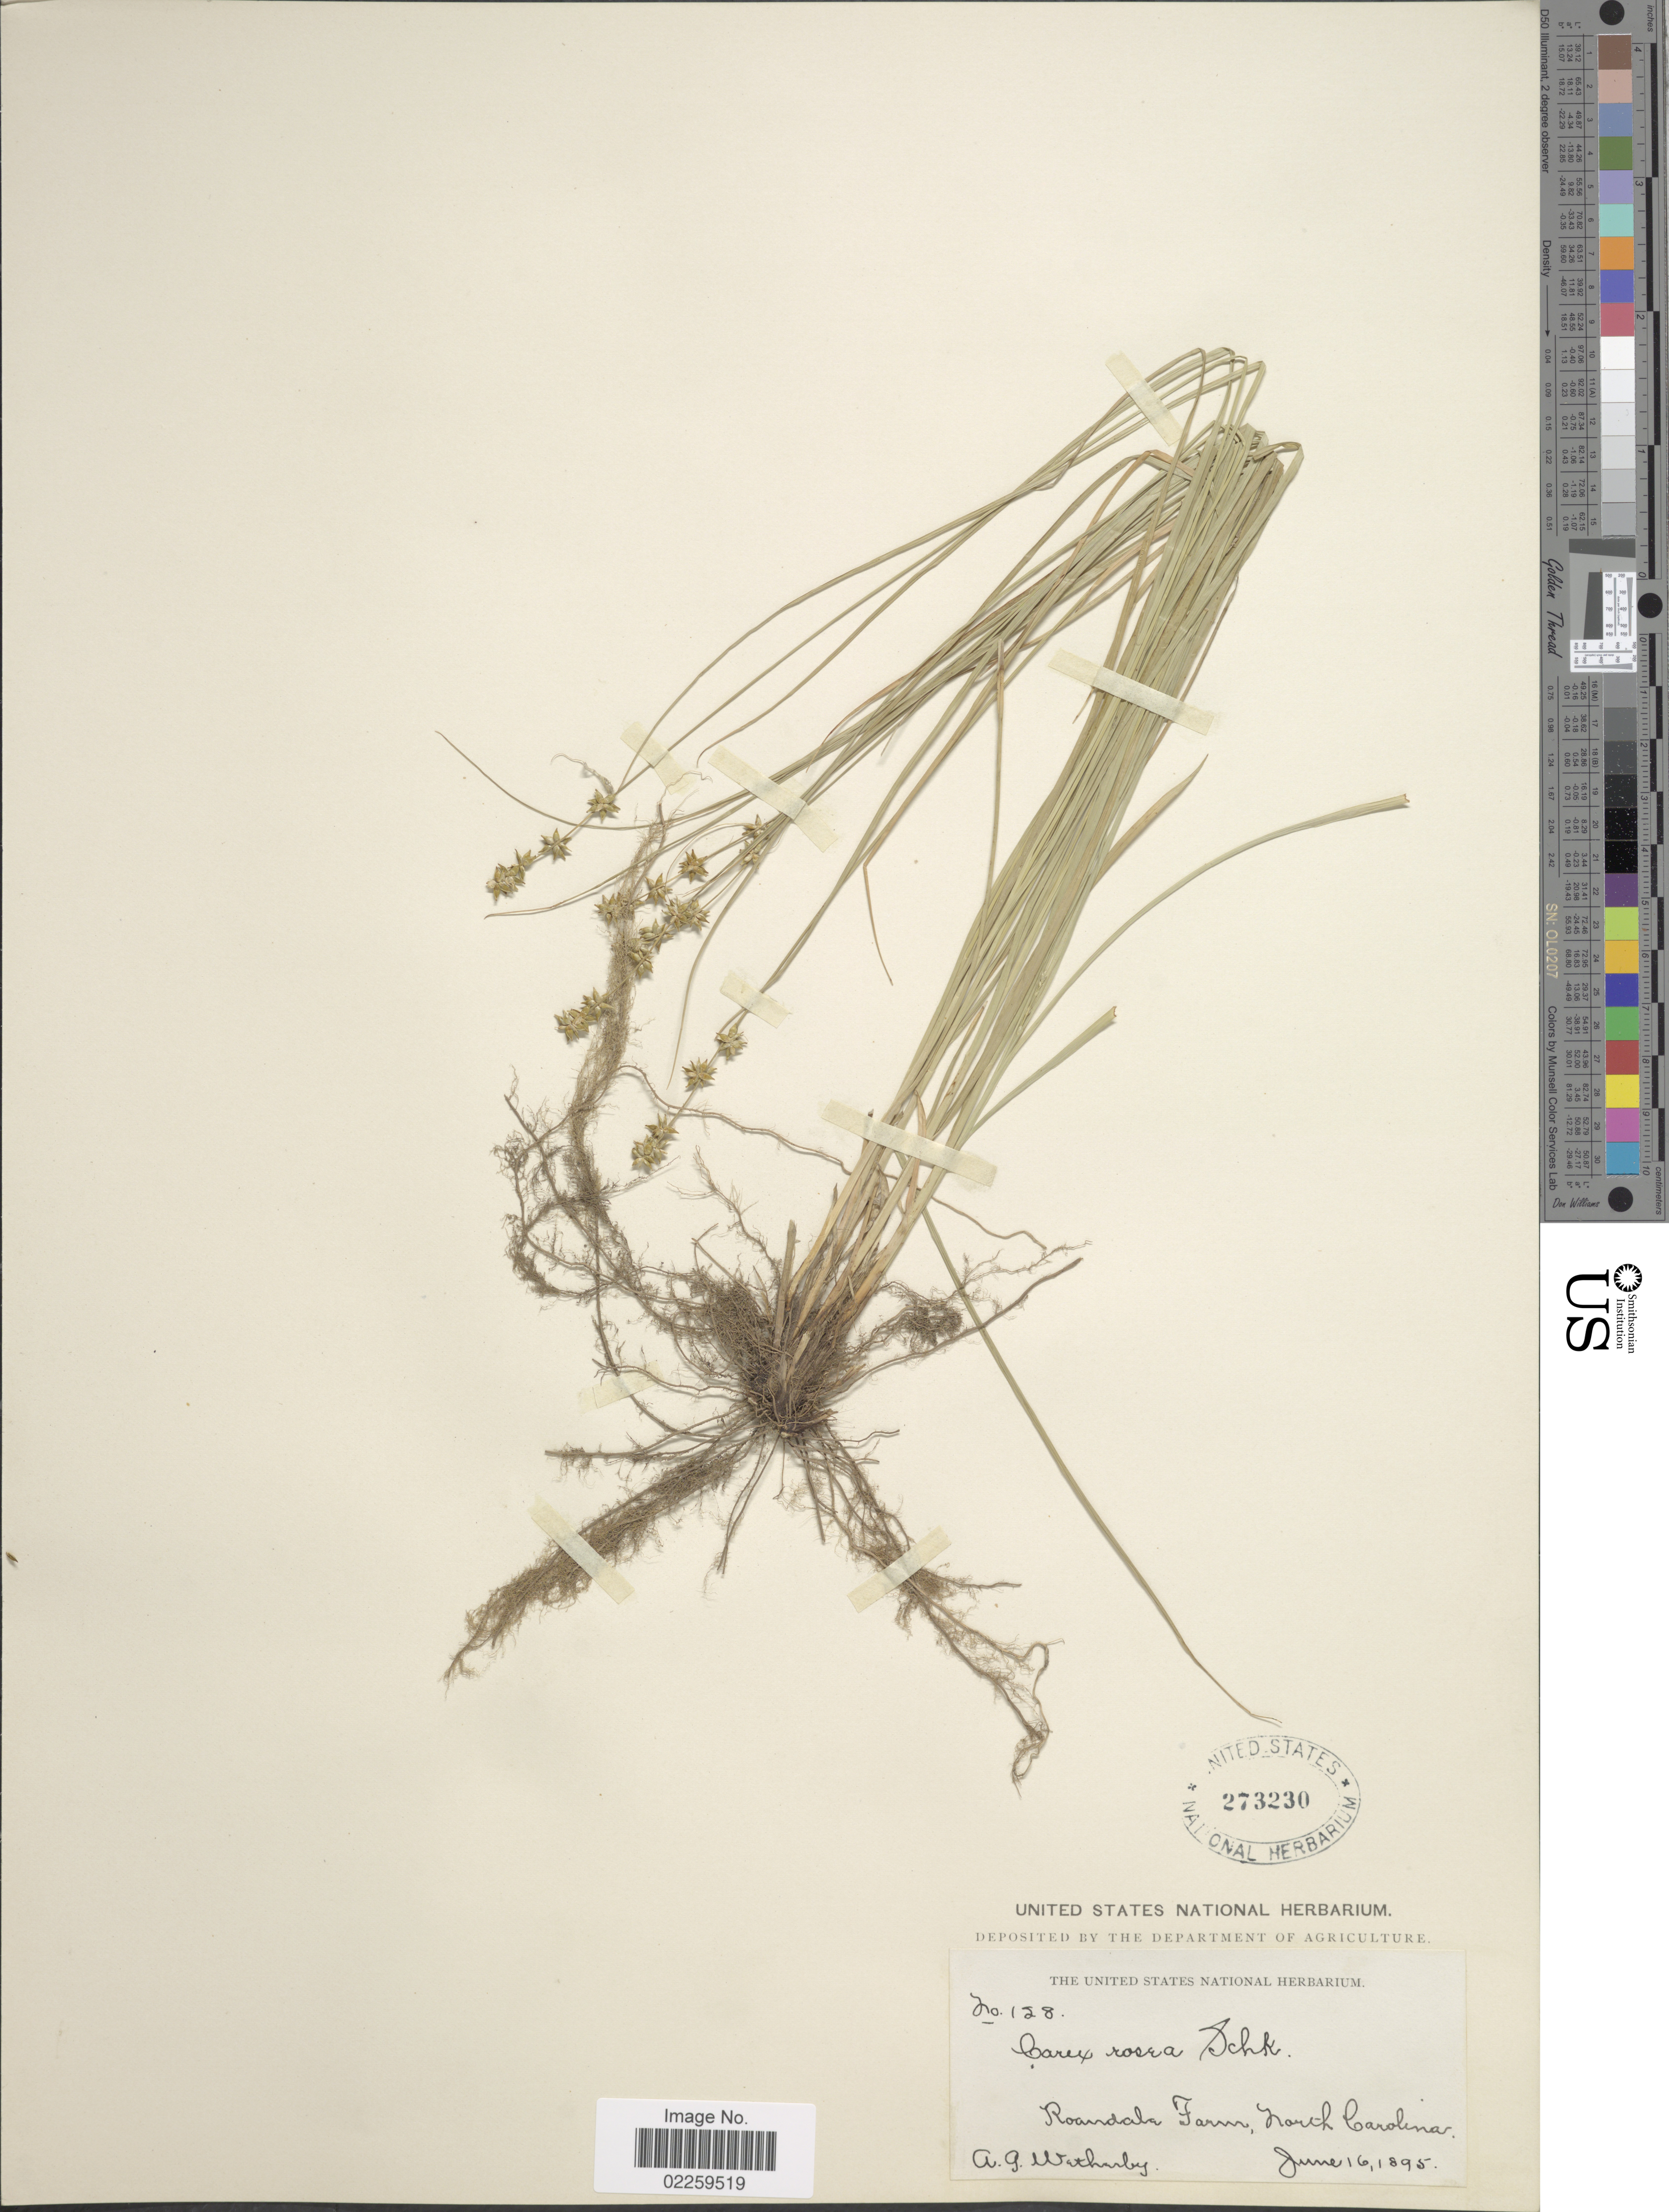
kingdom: Plantae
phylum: Tracheophyta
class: Liliopsida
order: Poales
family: Cyperaceae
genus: Carex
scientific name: Carex rosea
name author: Willd.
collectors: A. Wetherby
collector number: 128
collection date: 1895-06-16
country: United States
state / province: North Carolina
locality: Roandale Farm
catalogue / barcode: US 273230